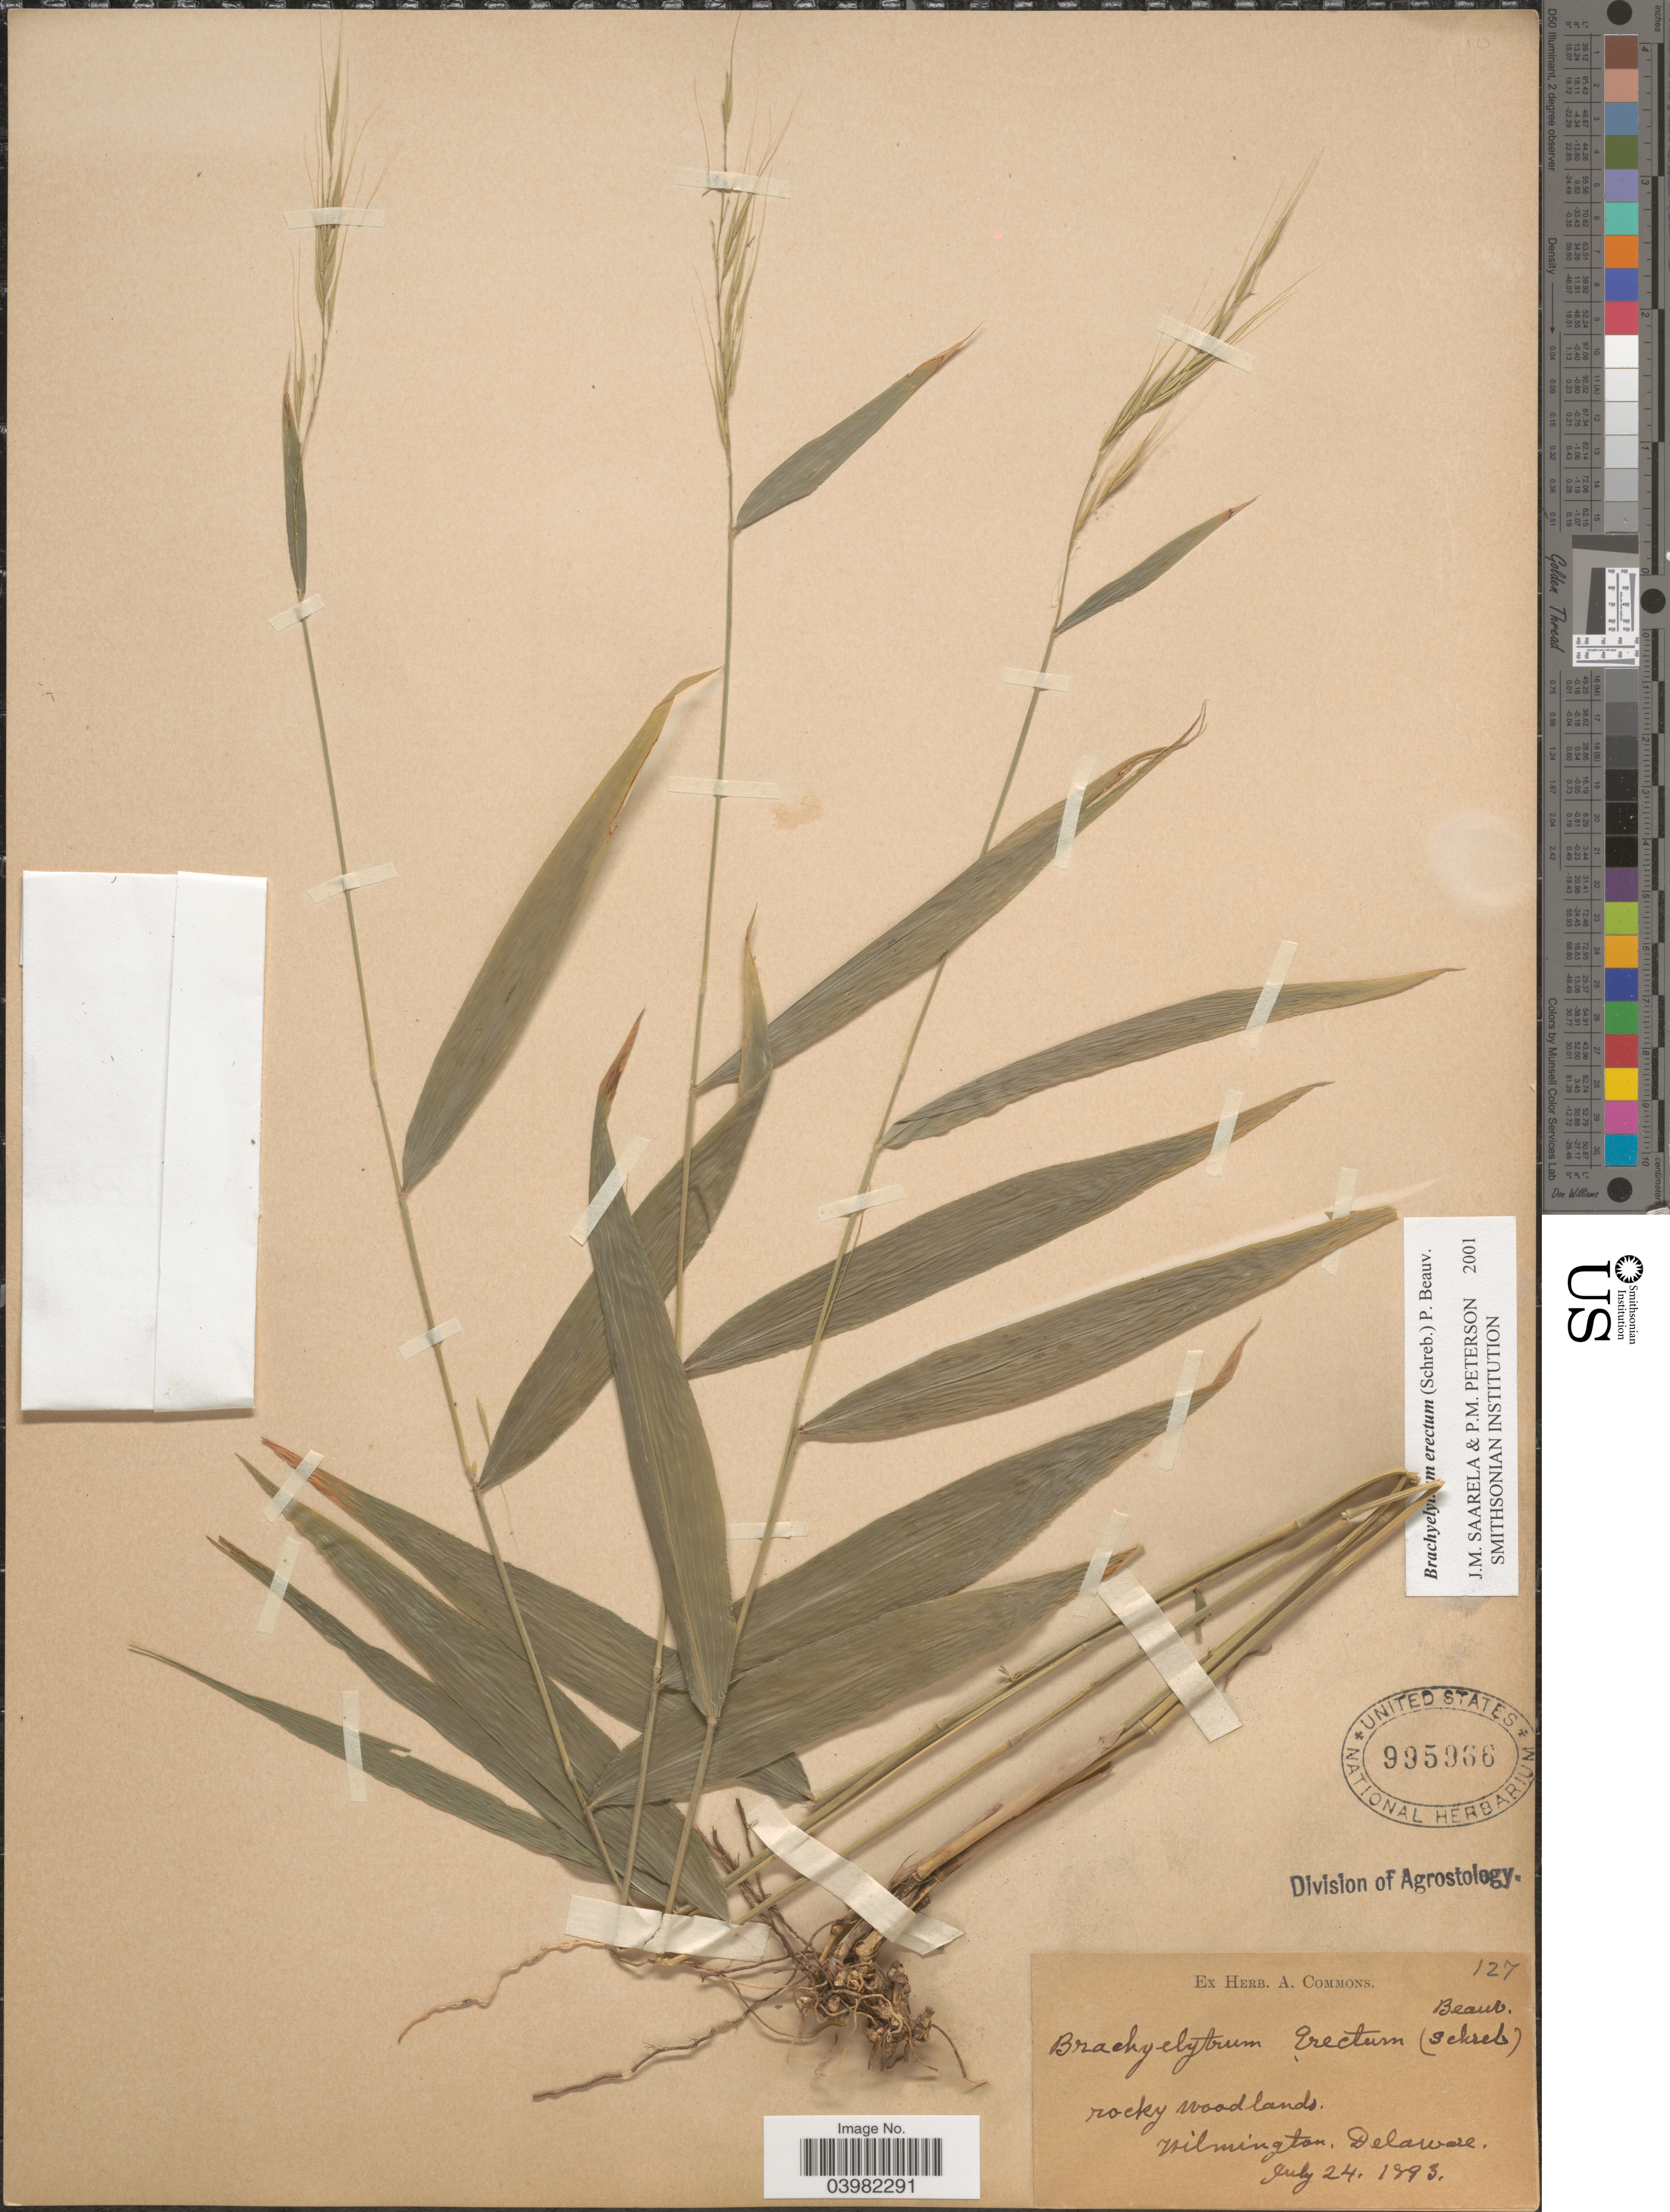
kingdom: Plantae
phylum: Tracheophyta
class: Liliopsida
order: Poales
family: Poaceae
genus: Brachyelytrum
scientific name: Brachyelytrum erectum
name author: (Schreb.) P. Beauv.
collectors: ex herb. A. Commons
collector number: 127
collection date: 1893-07-24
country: United States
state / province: Delaware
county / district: New Castle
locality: Wilmington.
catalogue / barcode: US 995966